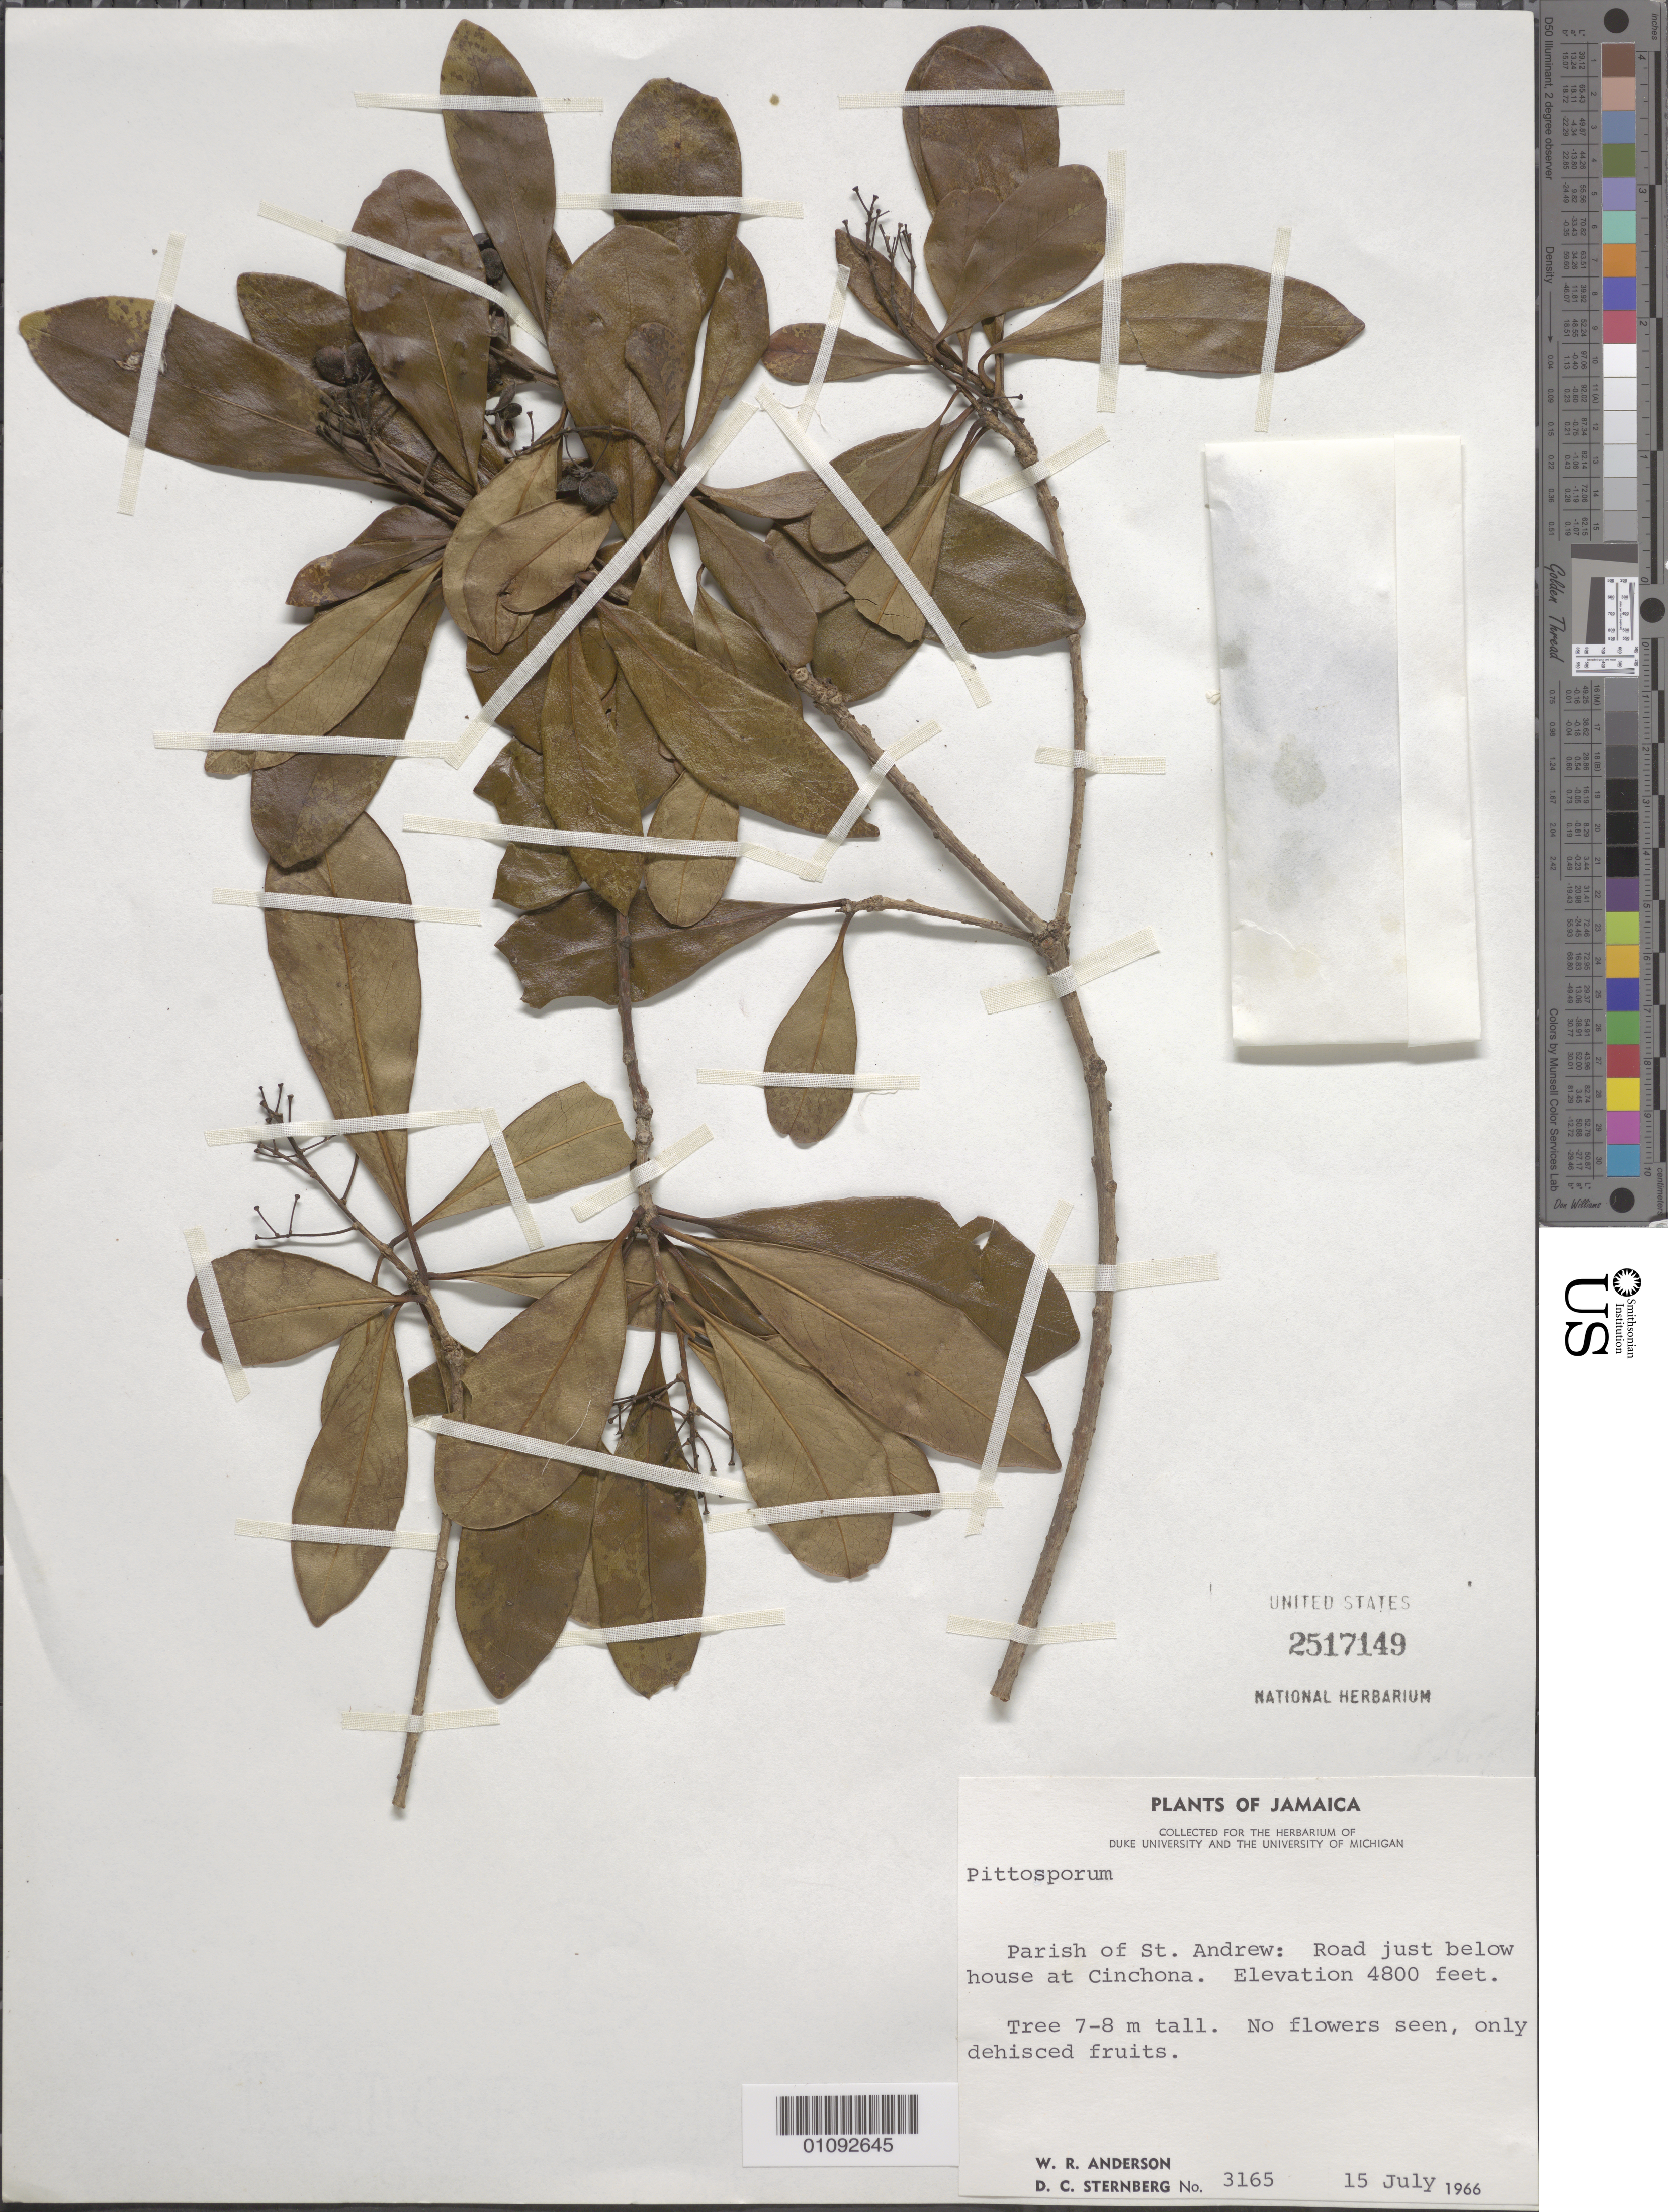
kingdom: Plantae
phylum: Tracheophyta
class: Magnoliopsida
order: Apiales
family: Pittosporaceae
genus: Pittosporum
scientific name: Pittosporum sp.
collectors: W. R. Anderson & D. Sternberg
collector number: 3165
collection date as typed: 15 Jul 1966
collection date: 1966-07-15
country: Jamaica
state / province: Saint Andrew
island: Jamaica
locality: Road just below house at Cinchona.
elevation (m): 1463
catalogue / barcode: US 2517149